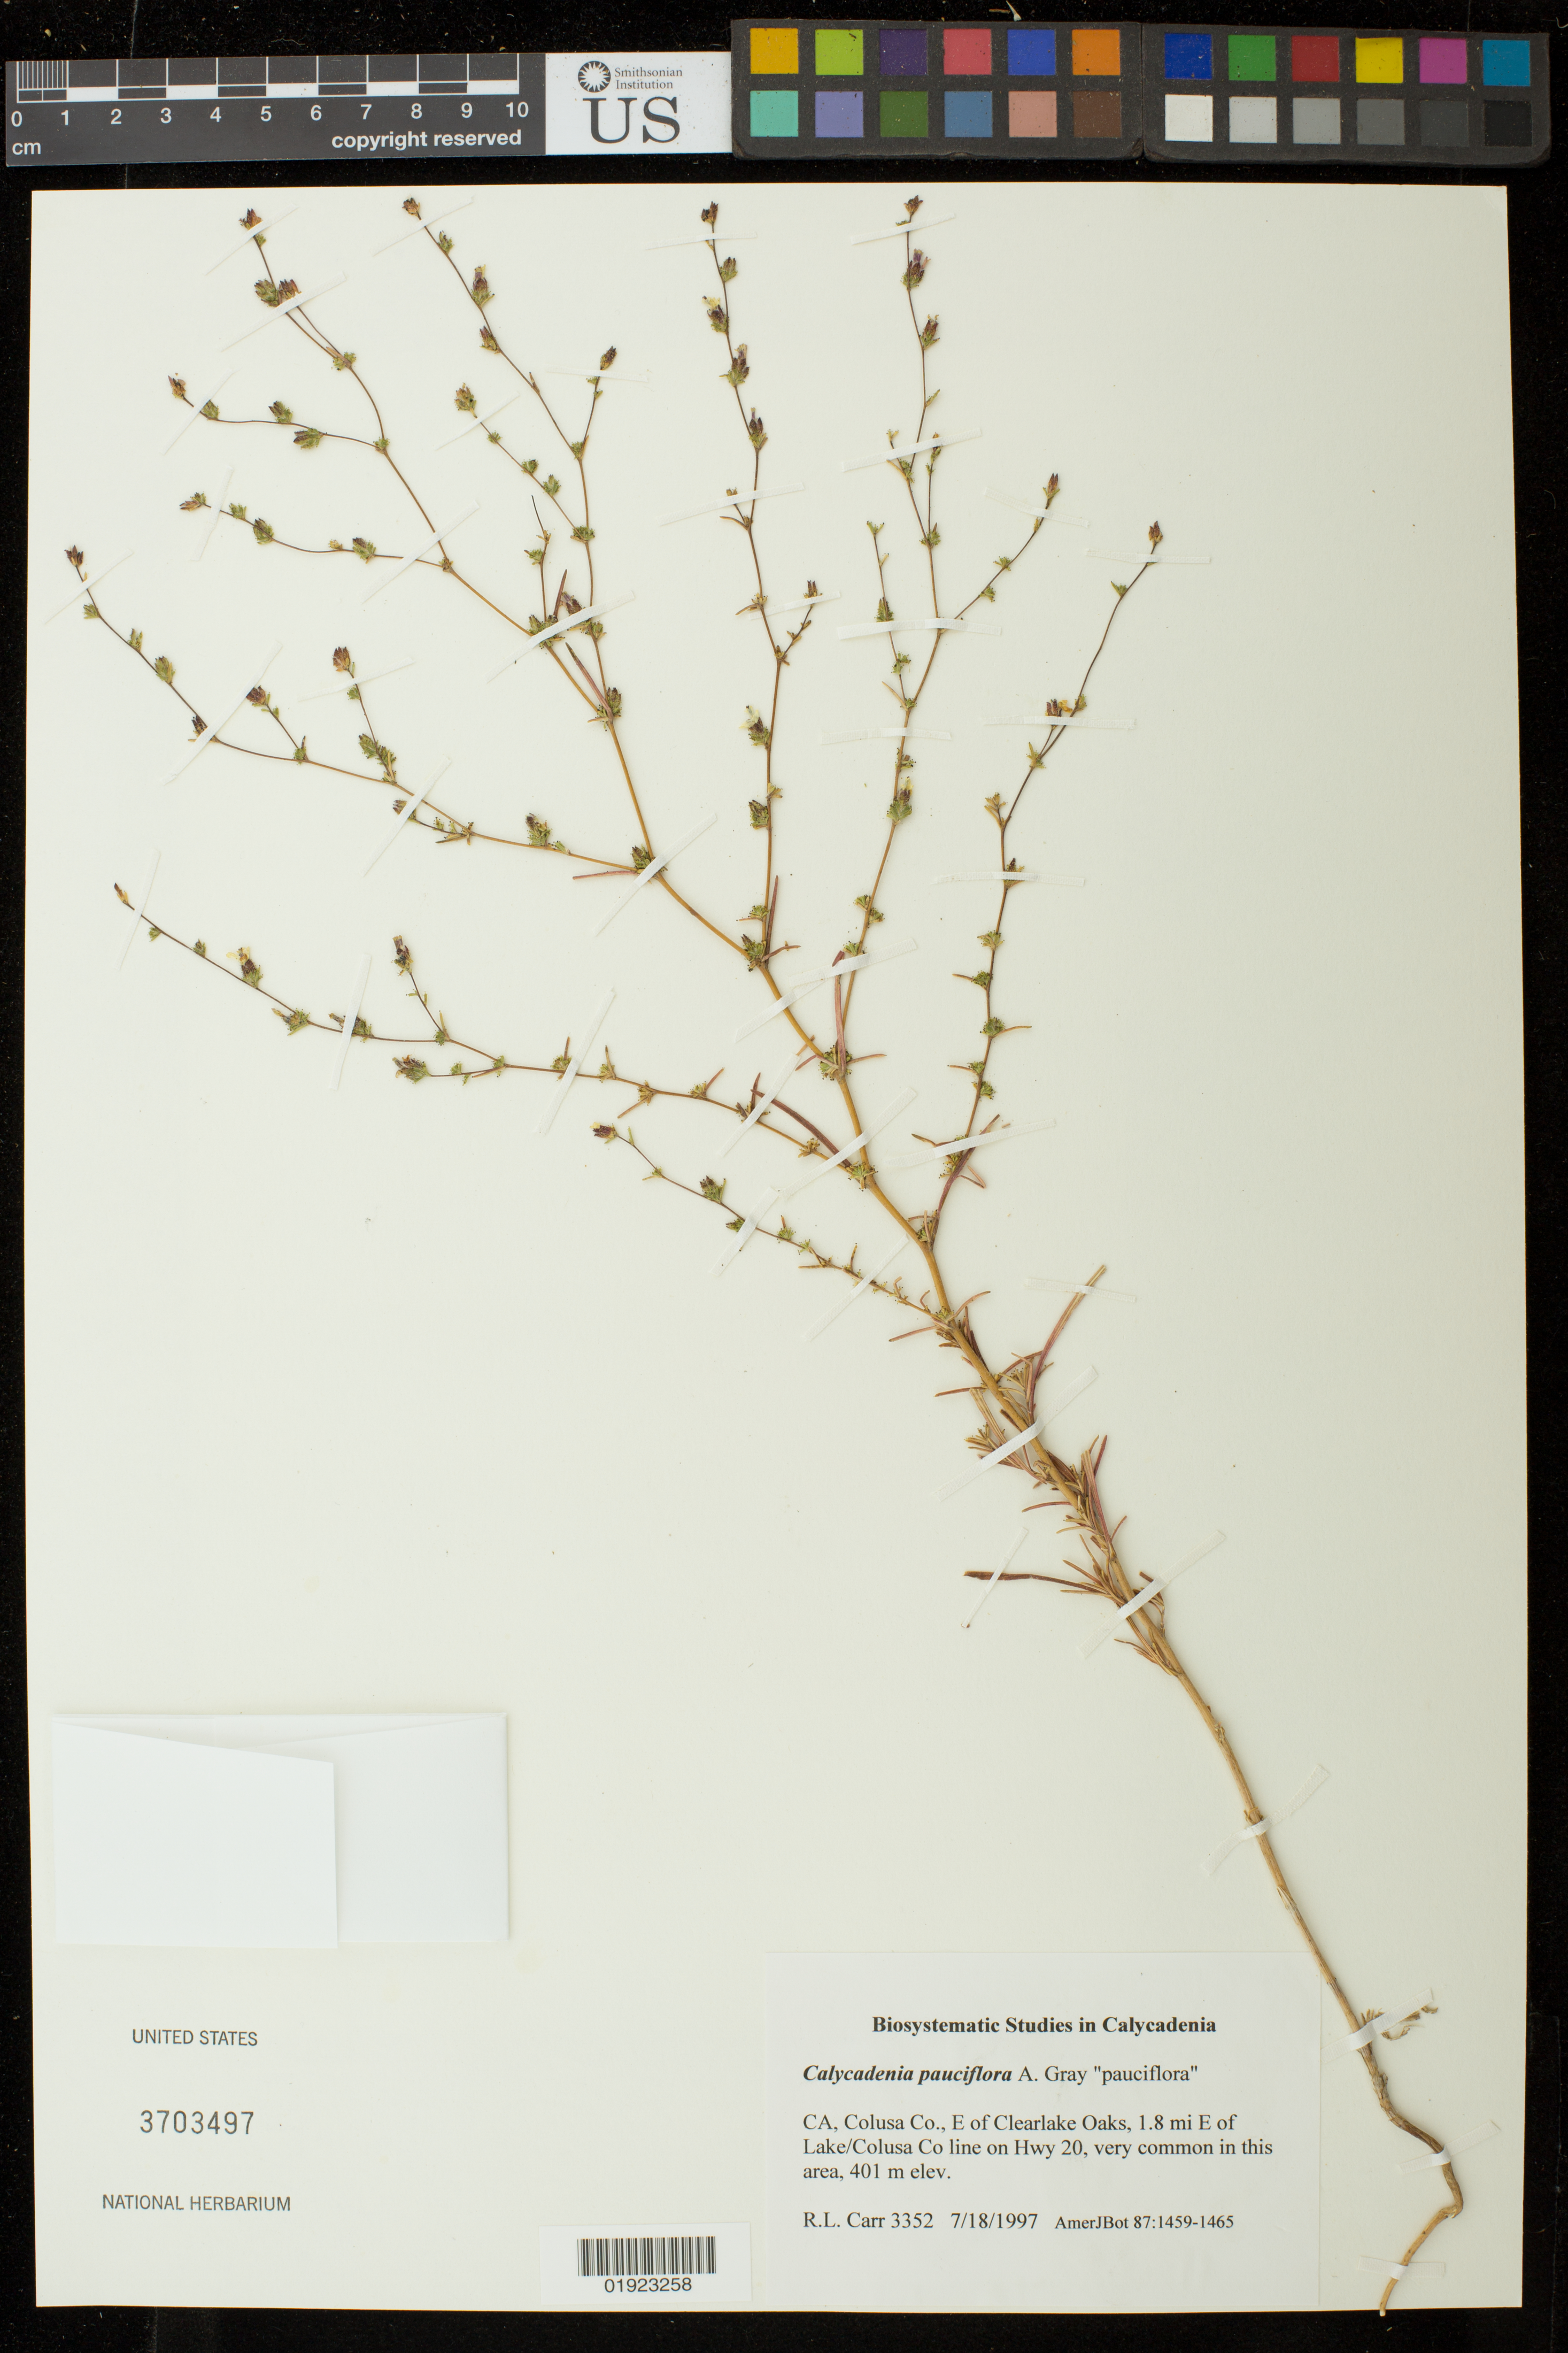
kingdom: Plantae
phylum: Tracheophyta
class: Magnoliopsida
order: Asterales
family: Asteraceae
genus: Calycadenia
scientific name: Calycadenia pauciflora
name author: A. Gray in Emory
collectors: R. Carr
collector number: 3352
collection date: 1997-07-18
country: United States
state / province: California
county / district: Colusa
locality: E of Clearlake Oaks, 1.8 mi E of Lake/Colusa County Line on Hwy 20.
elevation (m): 401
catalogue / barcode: US 3703497